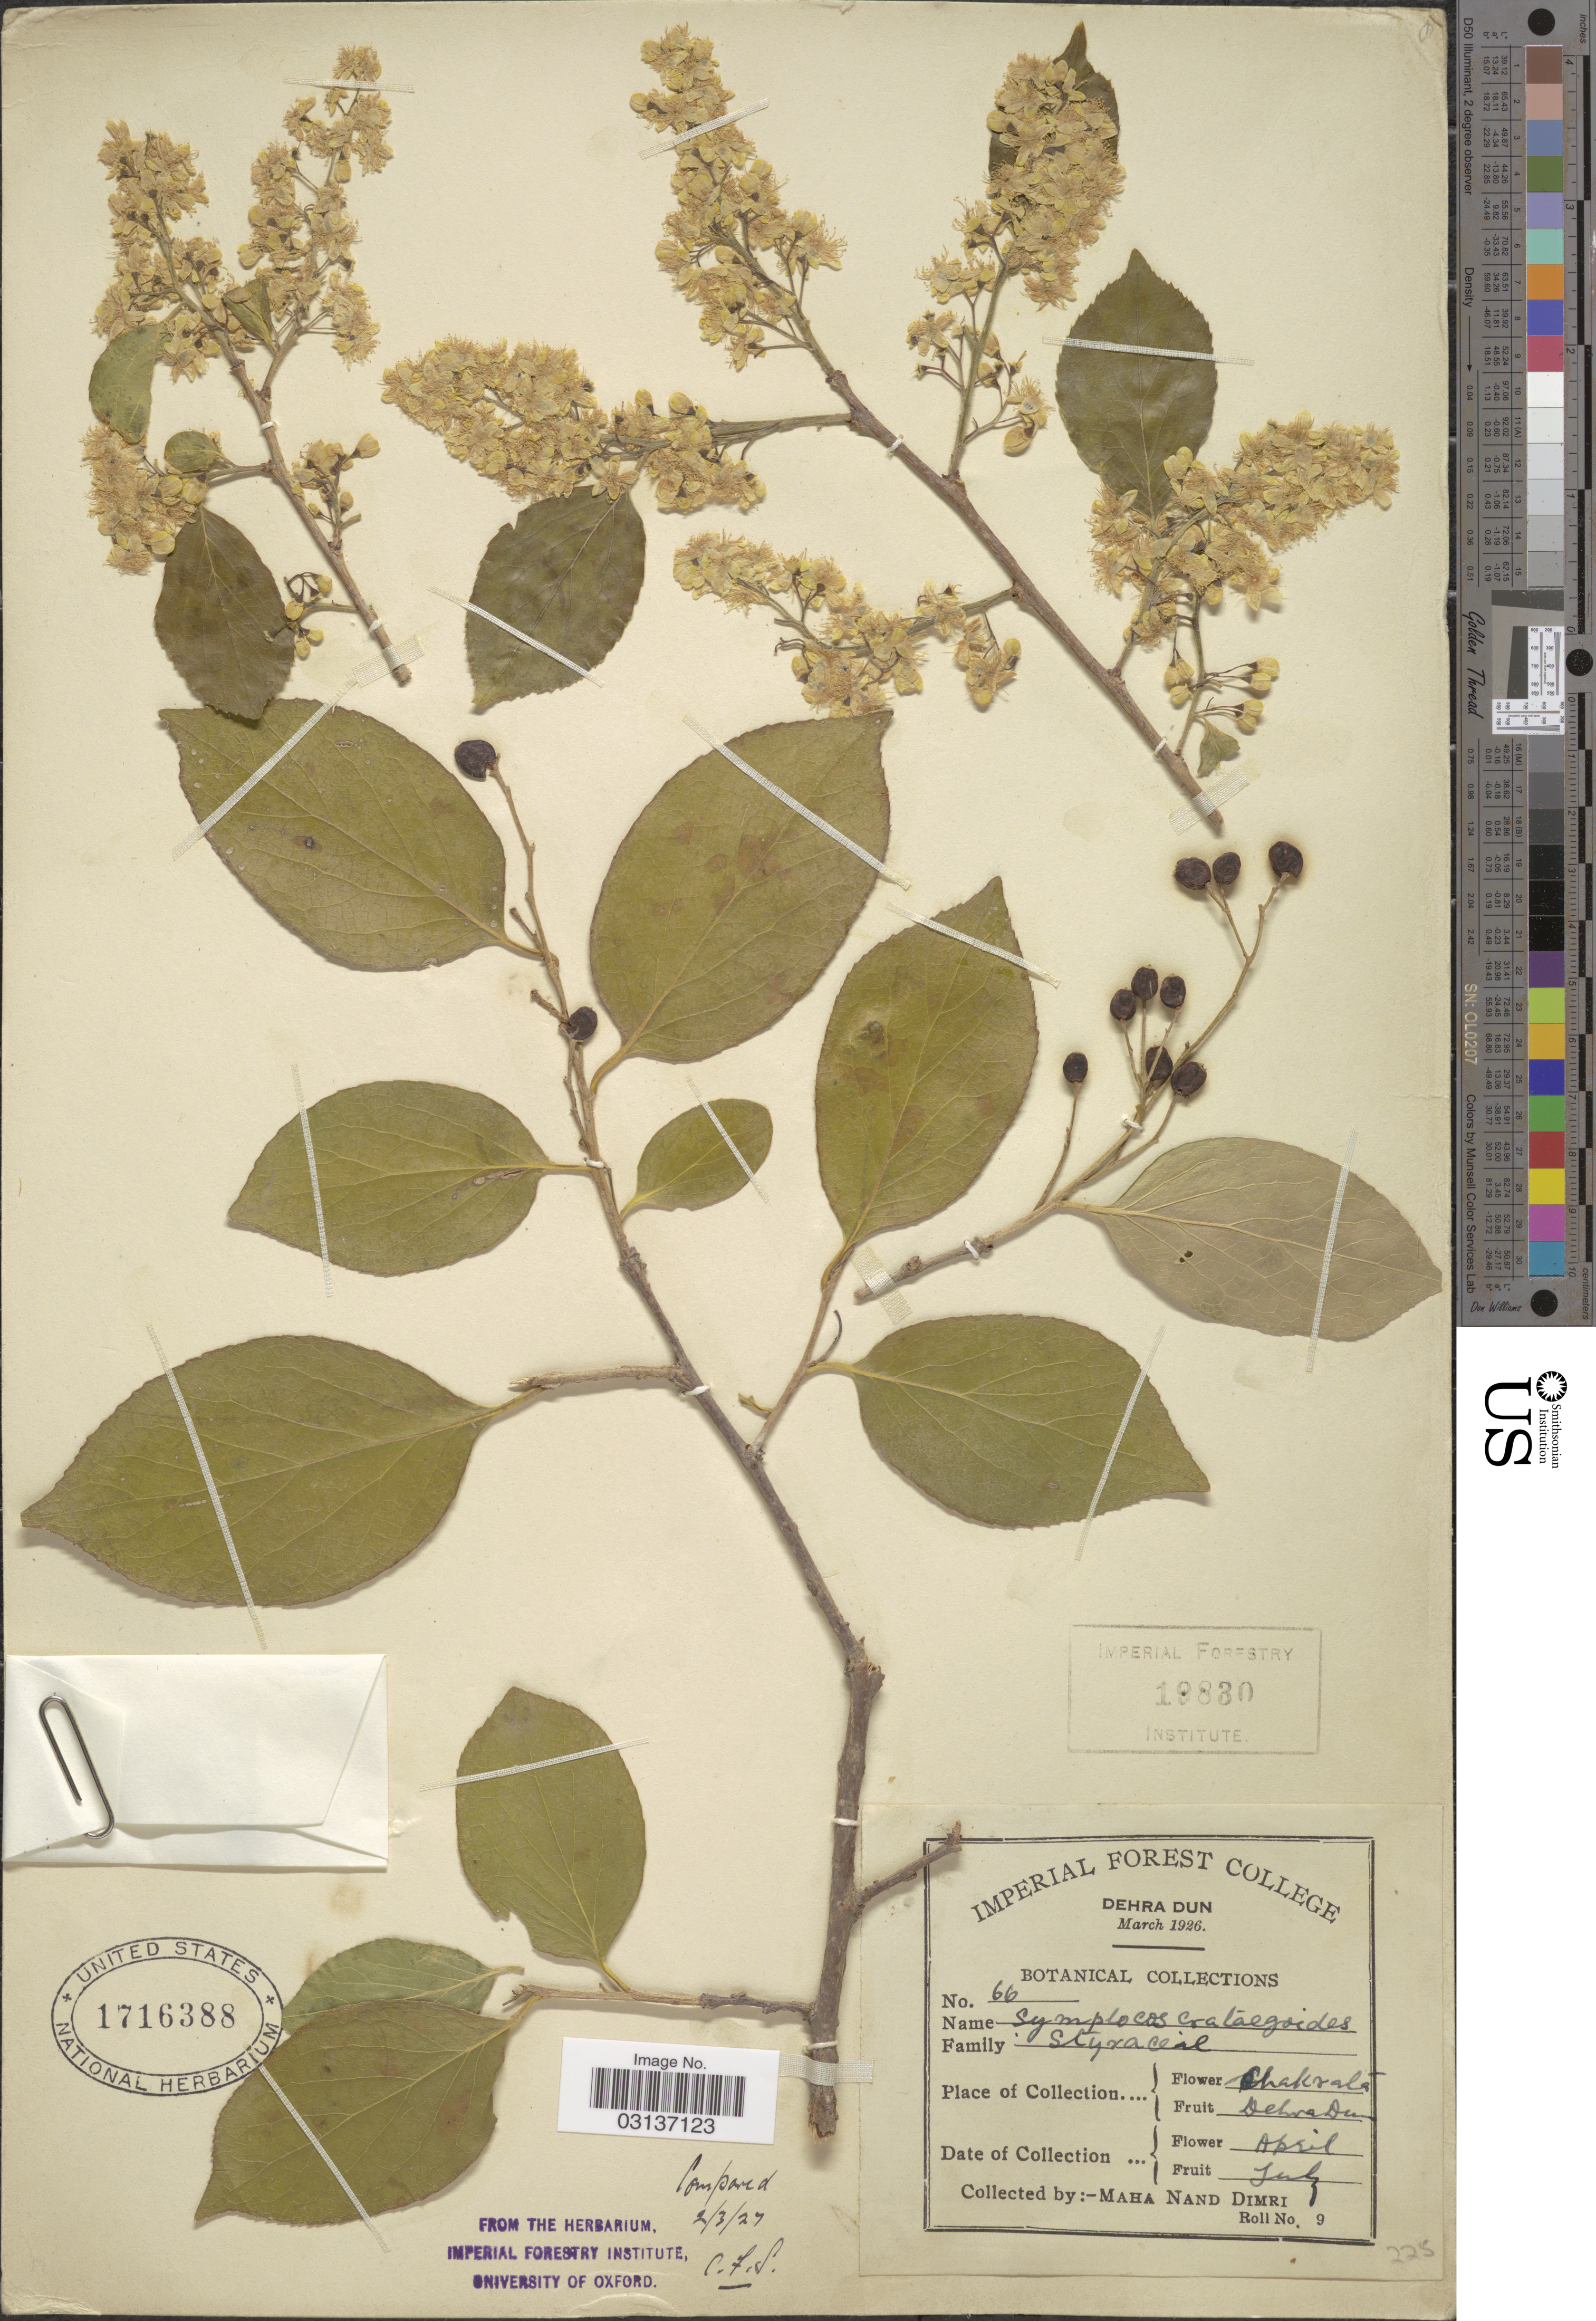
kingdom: Plantae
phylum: Tracheophyta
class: Magnoliopsida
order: Ericales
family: Symplocaceae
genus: Symplocos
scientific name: Symplocos paniculata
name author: Miq.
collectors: M. Dimri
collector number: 66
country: India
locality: Chakrata. Dehra Dun.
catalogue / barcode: US 1716388